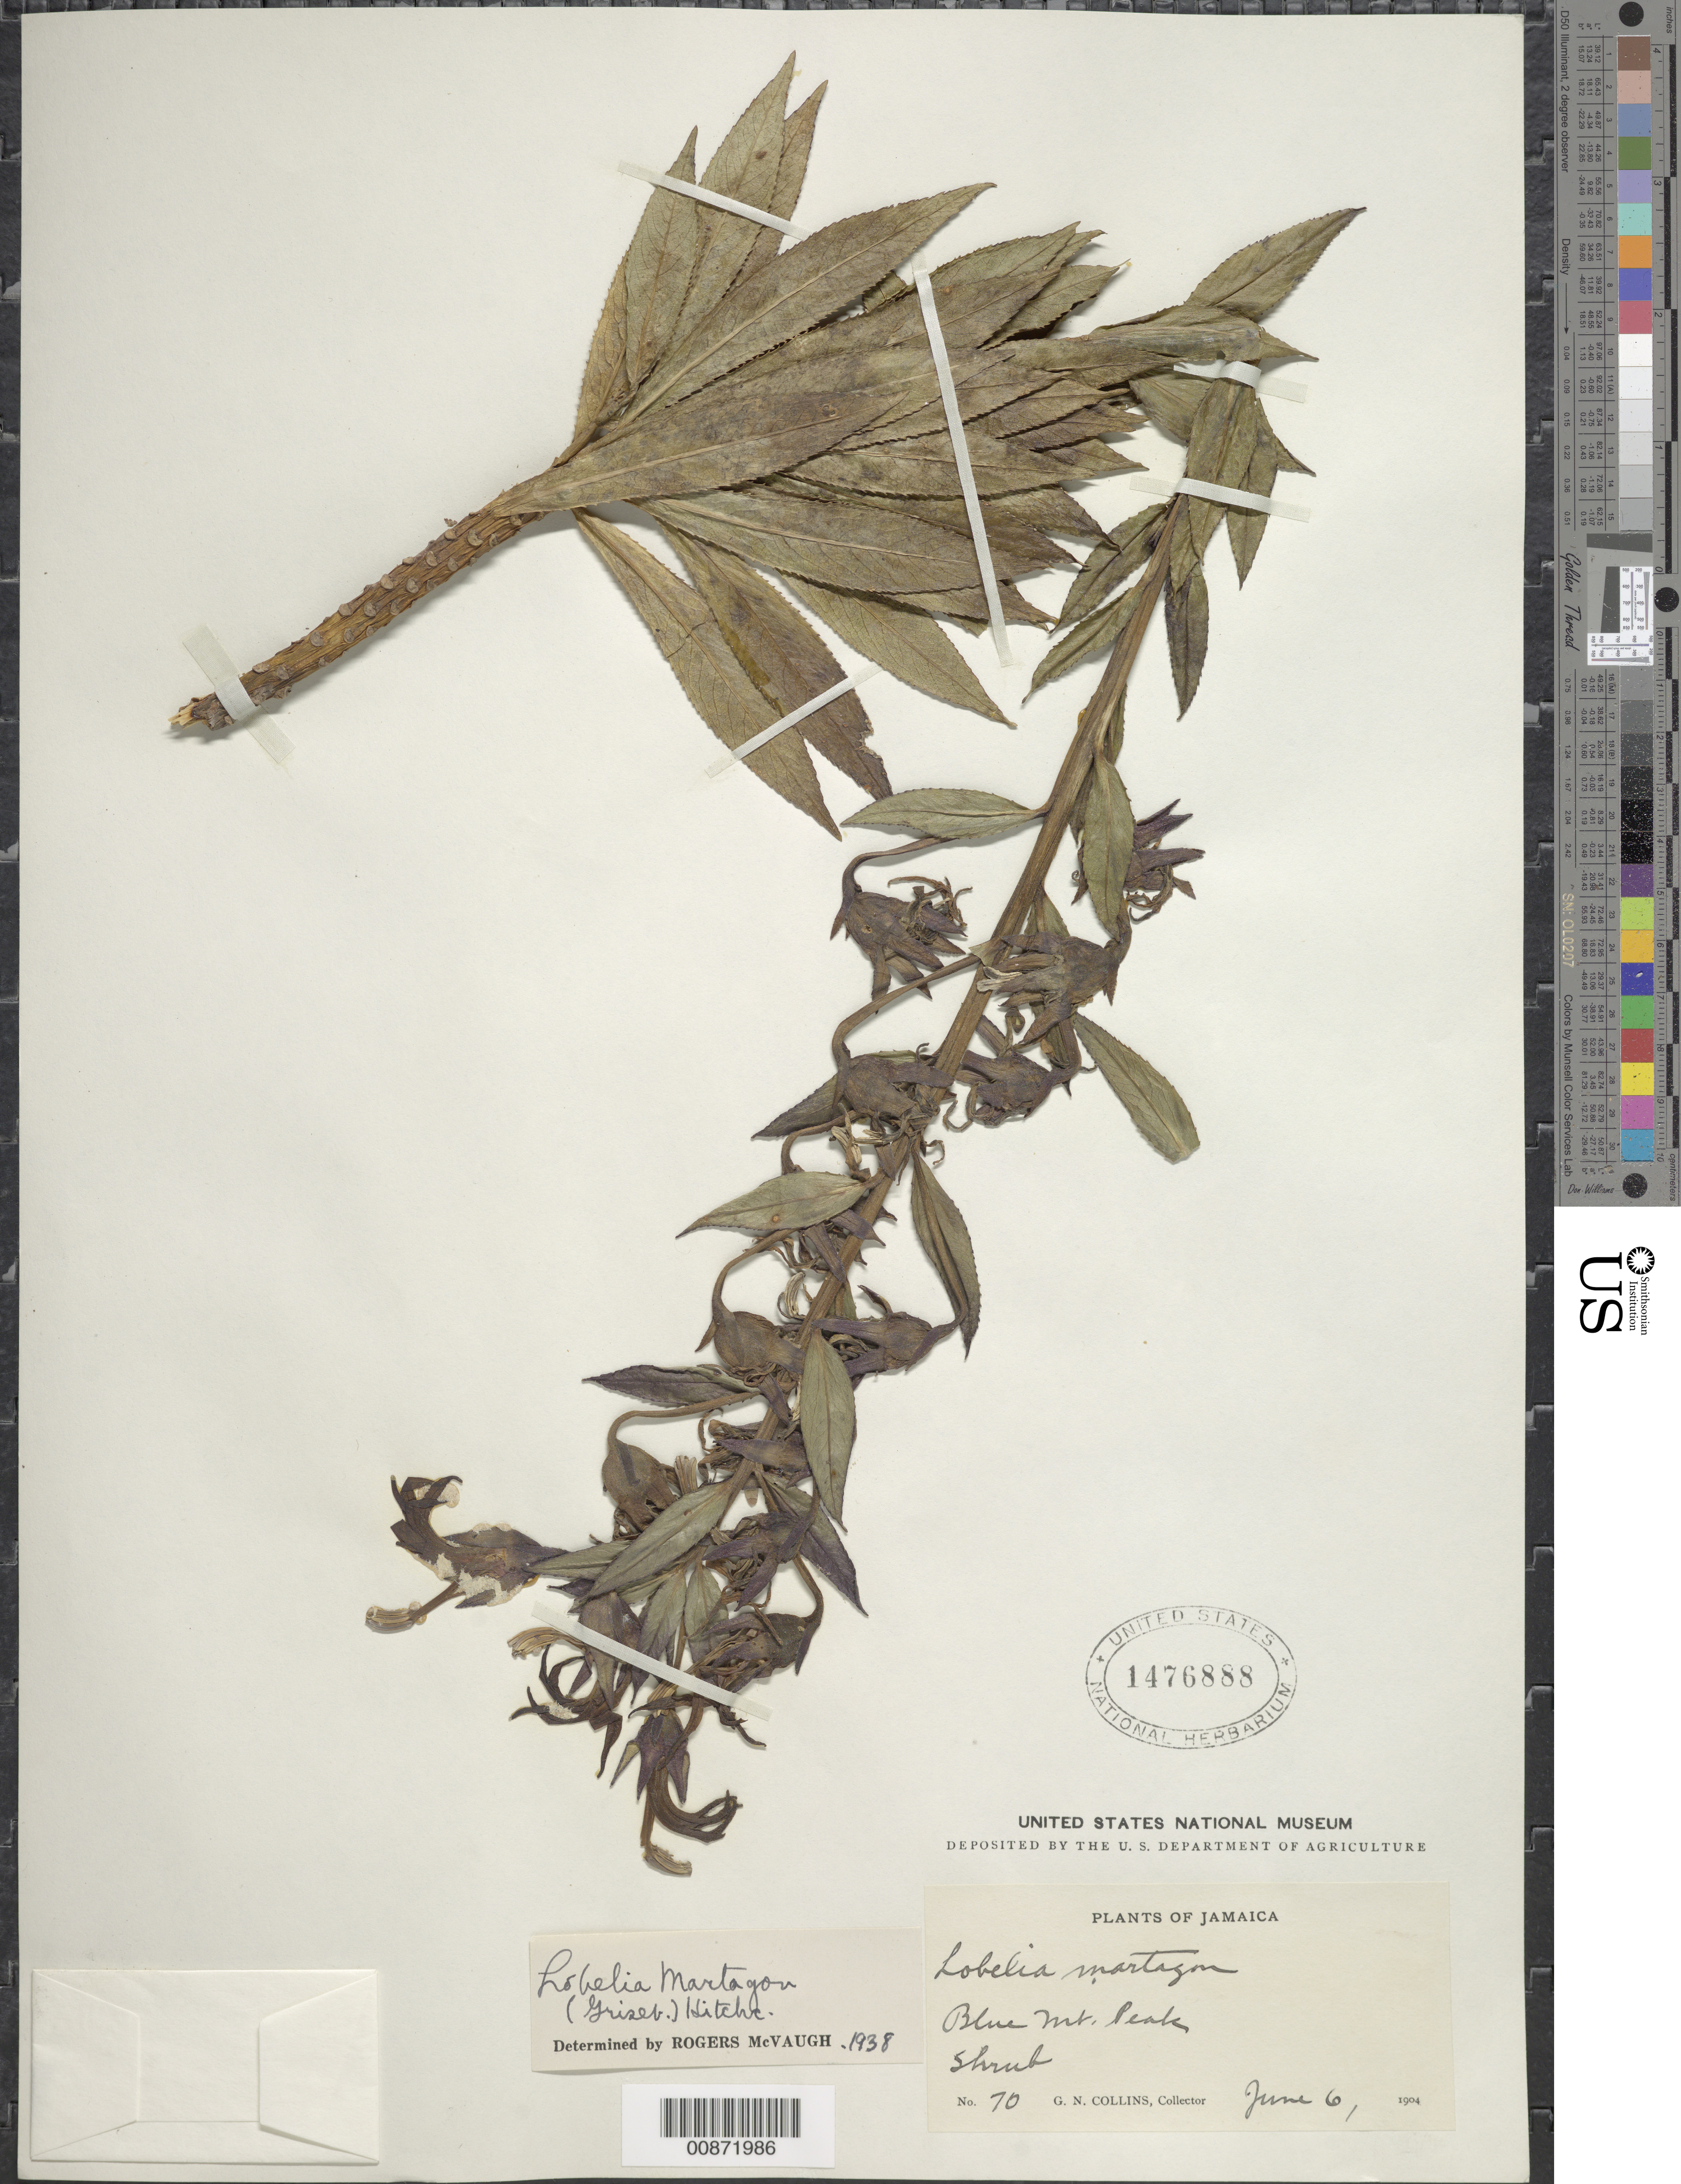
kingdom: Plantae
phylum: Tracheophyta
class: Magnoliopsida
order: Asterales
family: Campanulaceae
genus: Lobelia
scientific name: Lobelia martagon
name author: (Griseb.) Hitchc.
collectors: G. N. Collins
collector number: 70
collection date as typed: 06 Jun 1904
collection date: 1904-06-06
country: Jamaica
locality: Blue Mountain Peak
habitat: Montane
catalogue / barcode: US 1476888